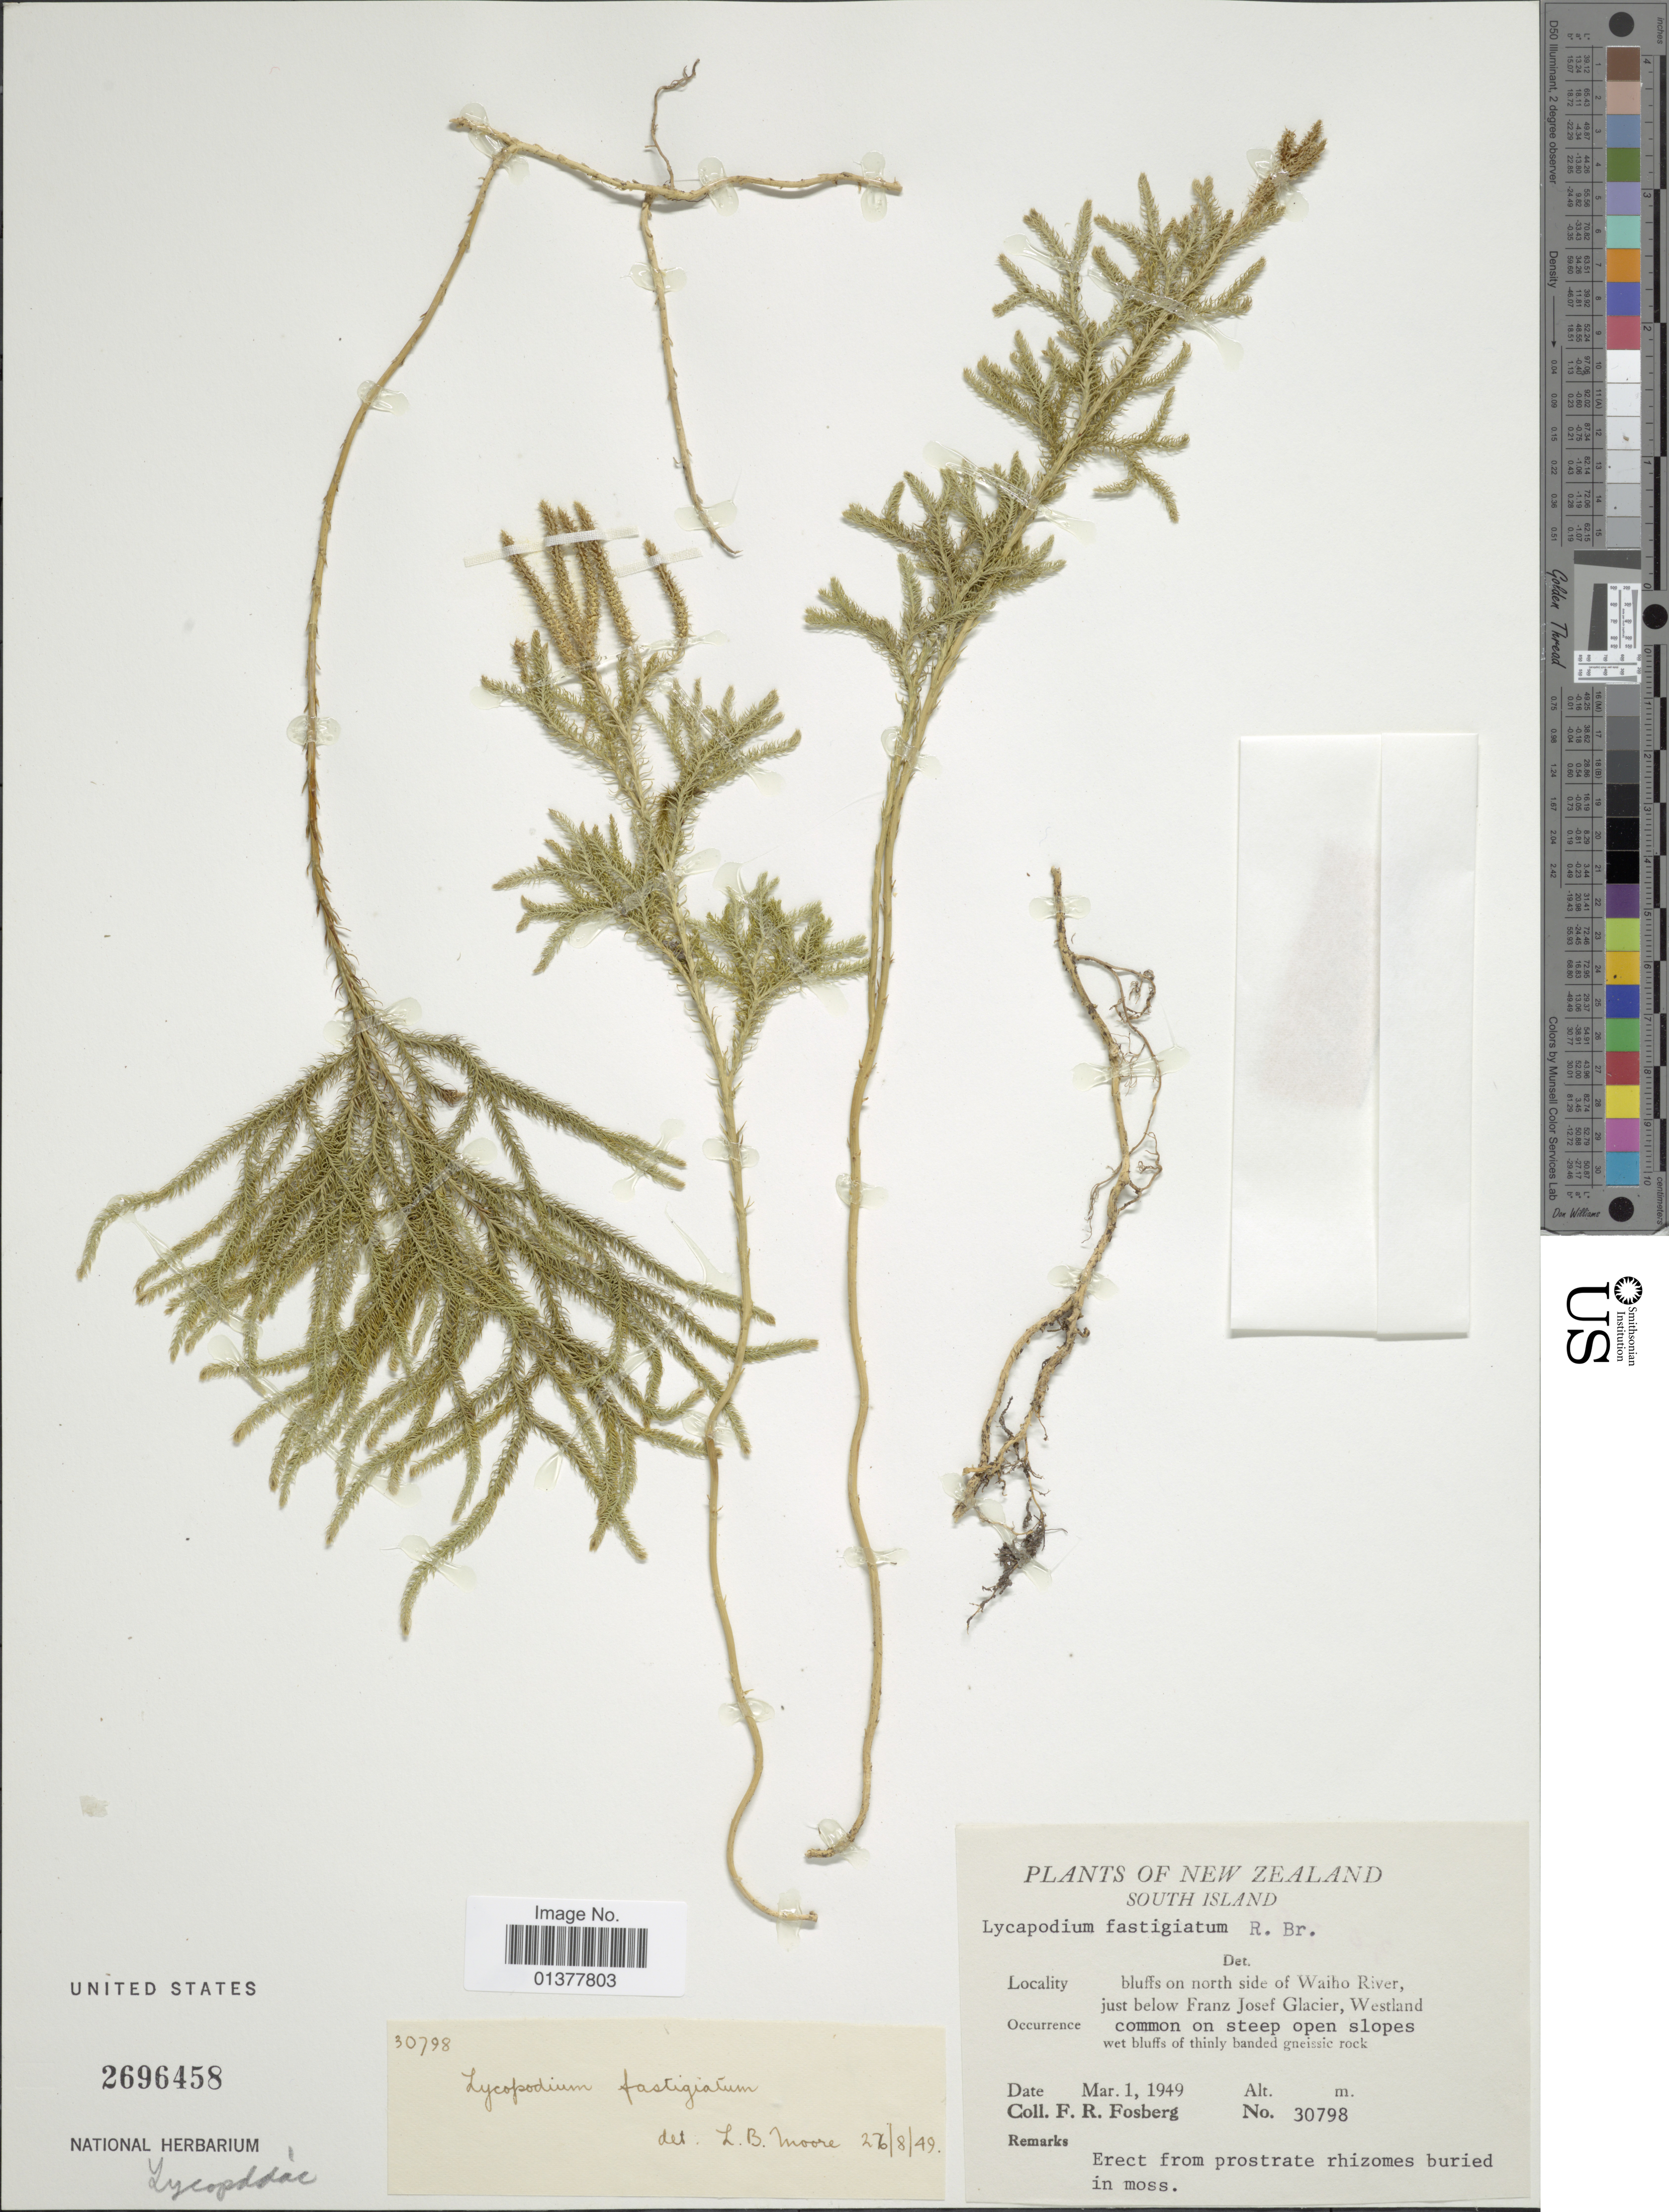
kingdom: Plantae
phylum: Tracheophyta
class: Lycopodiopsida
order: Lycopodiales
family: Lycopodiaceae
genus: Austrolycopodium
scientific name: Austrolycopodium fastigiatum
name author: (R. Br.) Holub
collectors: F. R. Fosberg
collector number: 30798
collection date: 1949-03-01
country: New Zealand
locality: Bluffs on north side of Waiho River, just below Franz Josef Glacier, Westland common on steep open slopes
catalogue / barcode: US 2696458